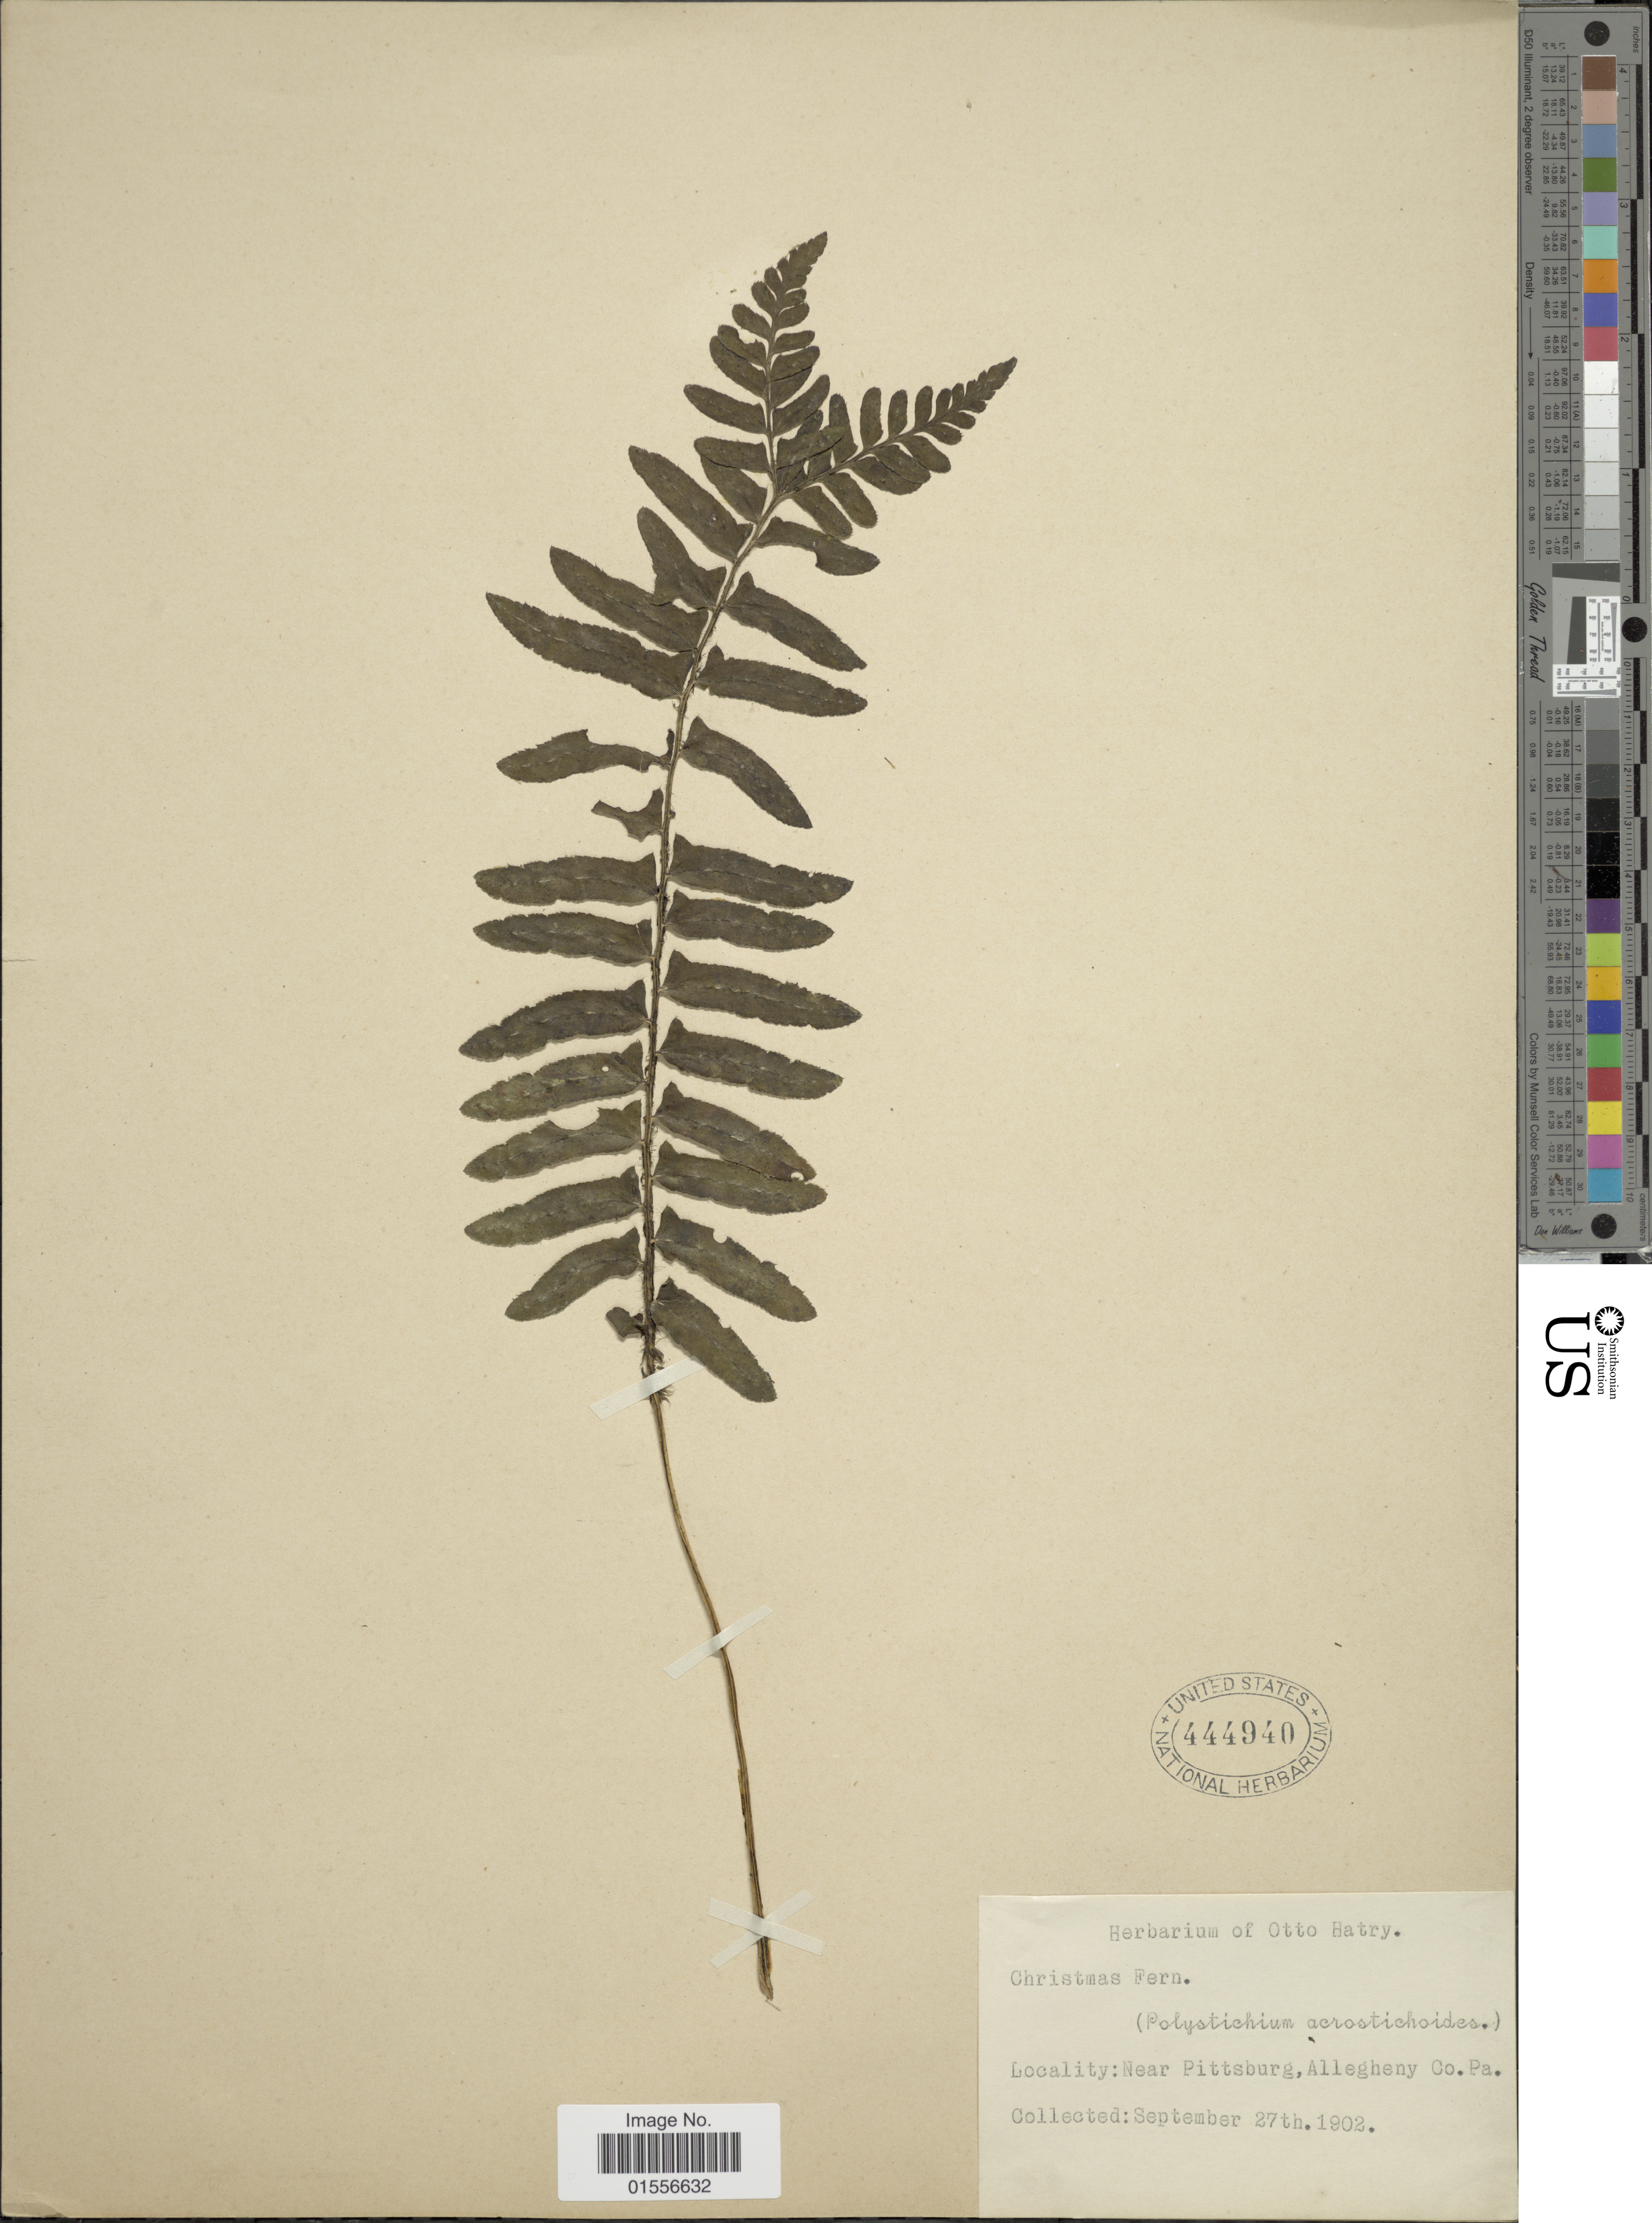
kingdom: Plantae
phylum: Tracheophyta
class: Polypodiopsida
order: Polypodiales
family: Dryopteridaceae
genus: Polystichum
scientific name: Polystichum acrostichoides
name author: (Michx.) Schott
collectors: ex herb. Otto Hatry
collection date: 1902-09-27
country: United States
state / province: Pennsylvania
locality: Near Pittsburg, A;llegheny Co.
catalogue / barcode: US 444940